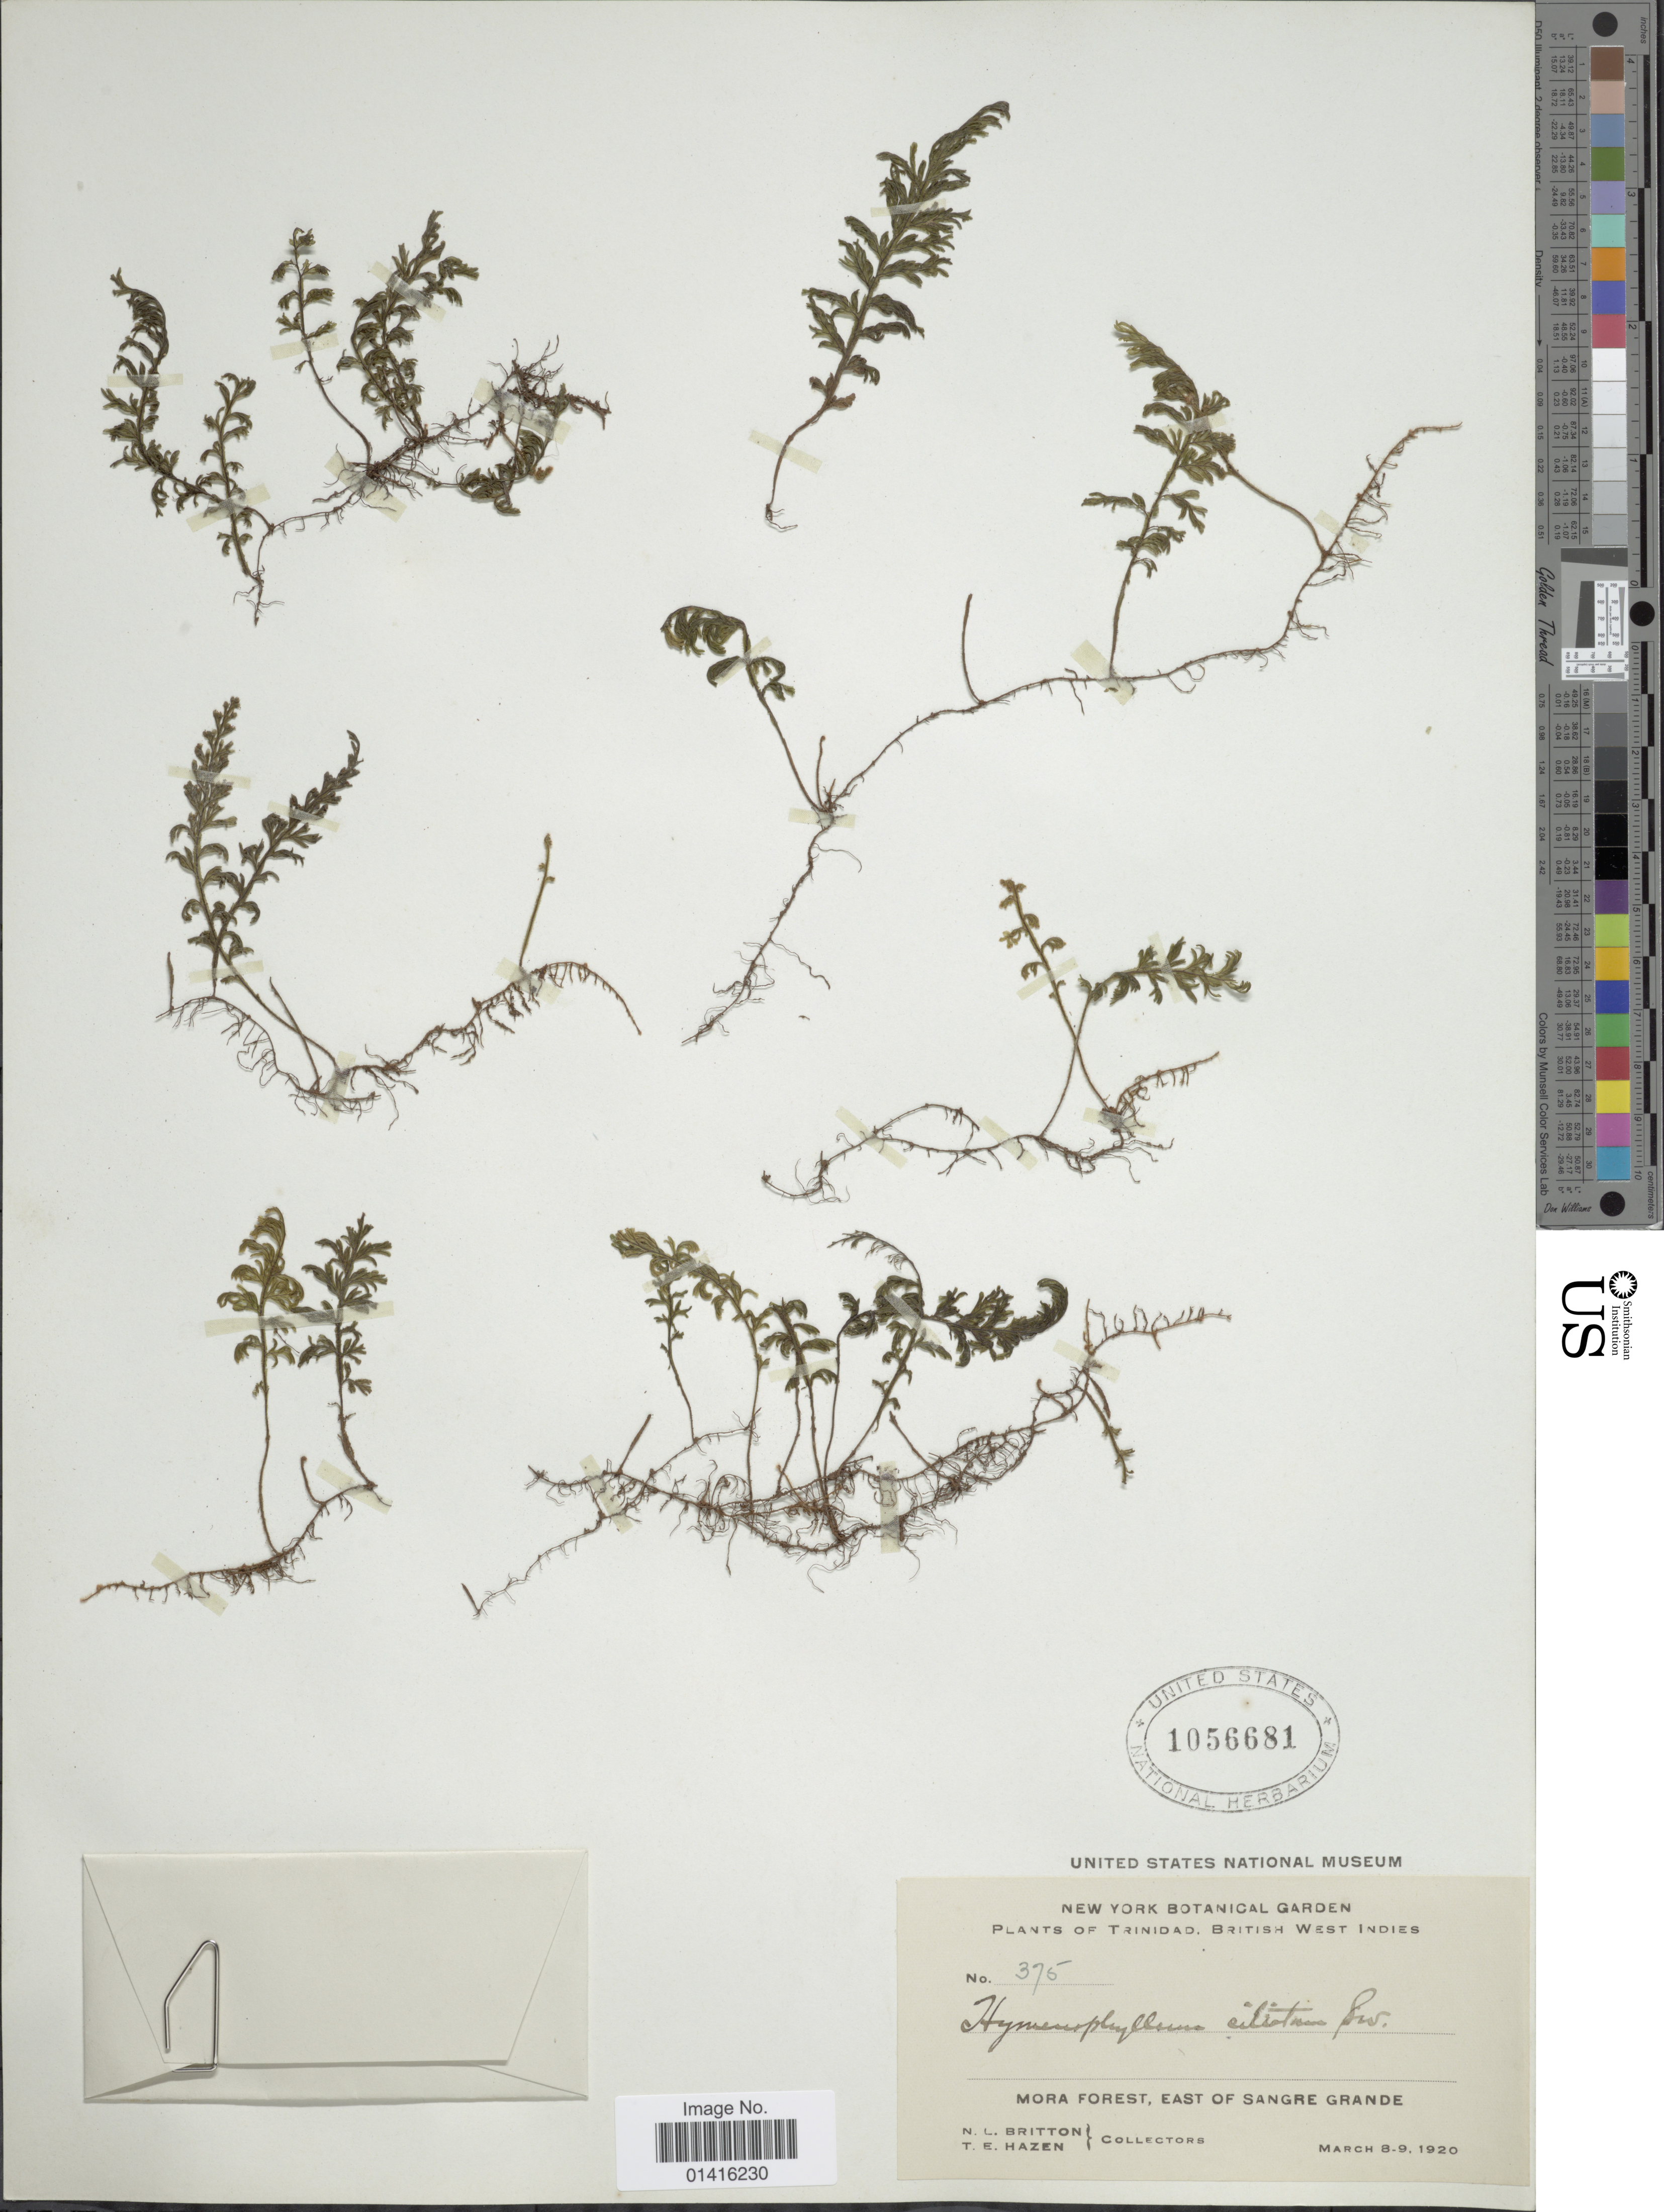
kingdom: Plantae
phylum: Tracheophyta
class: Polypodiopsida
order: Hymenophyllales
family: Hymenophyllaceae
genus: Hymenophyllum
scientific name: Hymenophyllum hirsutum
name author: (L.) Sw.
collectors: N. Britton & T. E. Hazen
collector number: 375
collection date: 1920-03-08/1920-03-09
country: Trinidad and Tobago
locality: Trinidad, British West Indies, Mora forest, East of Sangre Grande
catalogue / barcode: US 1056681